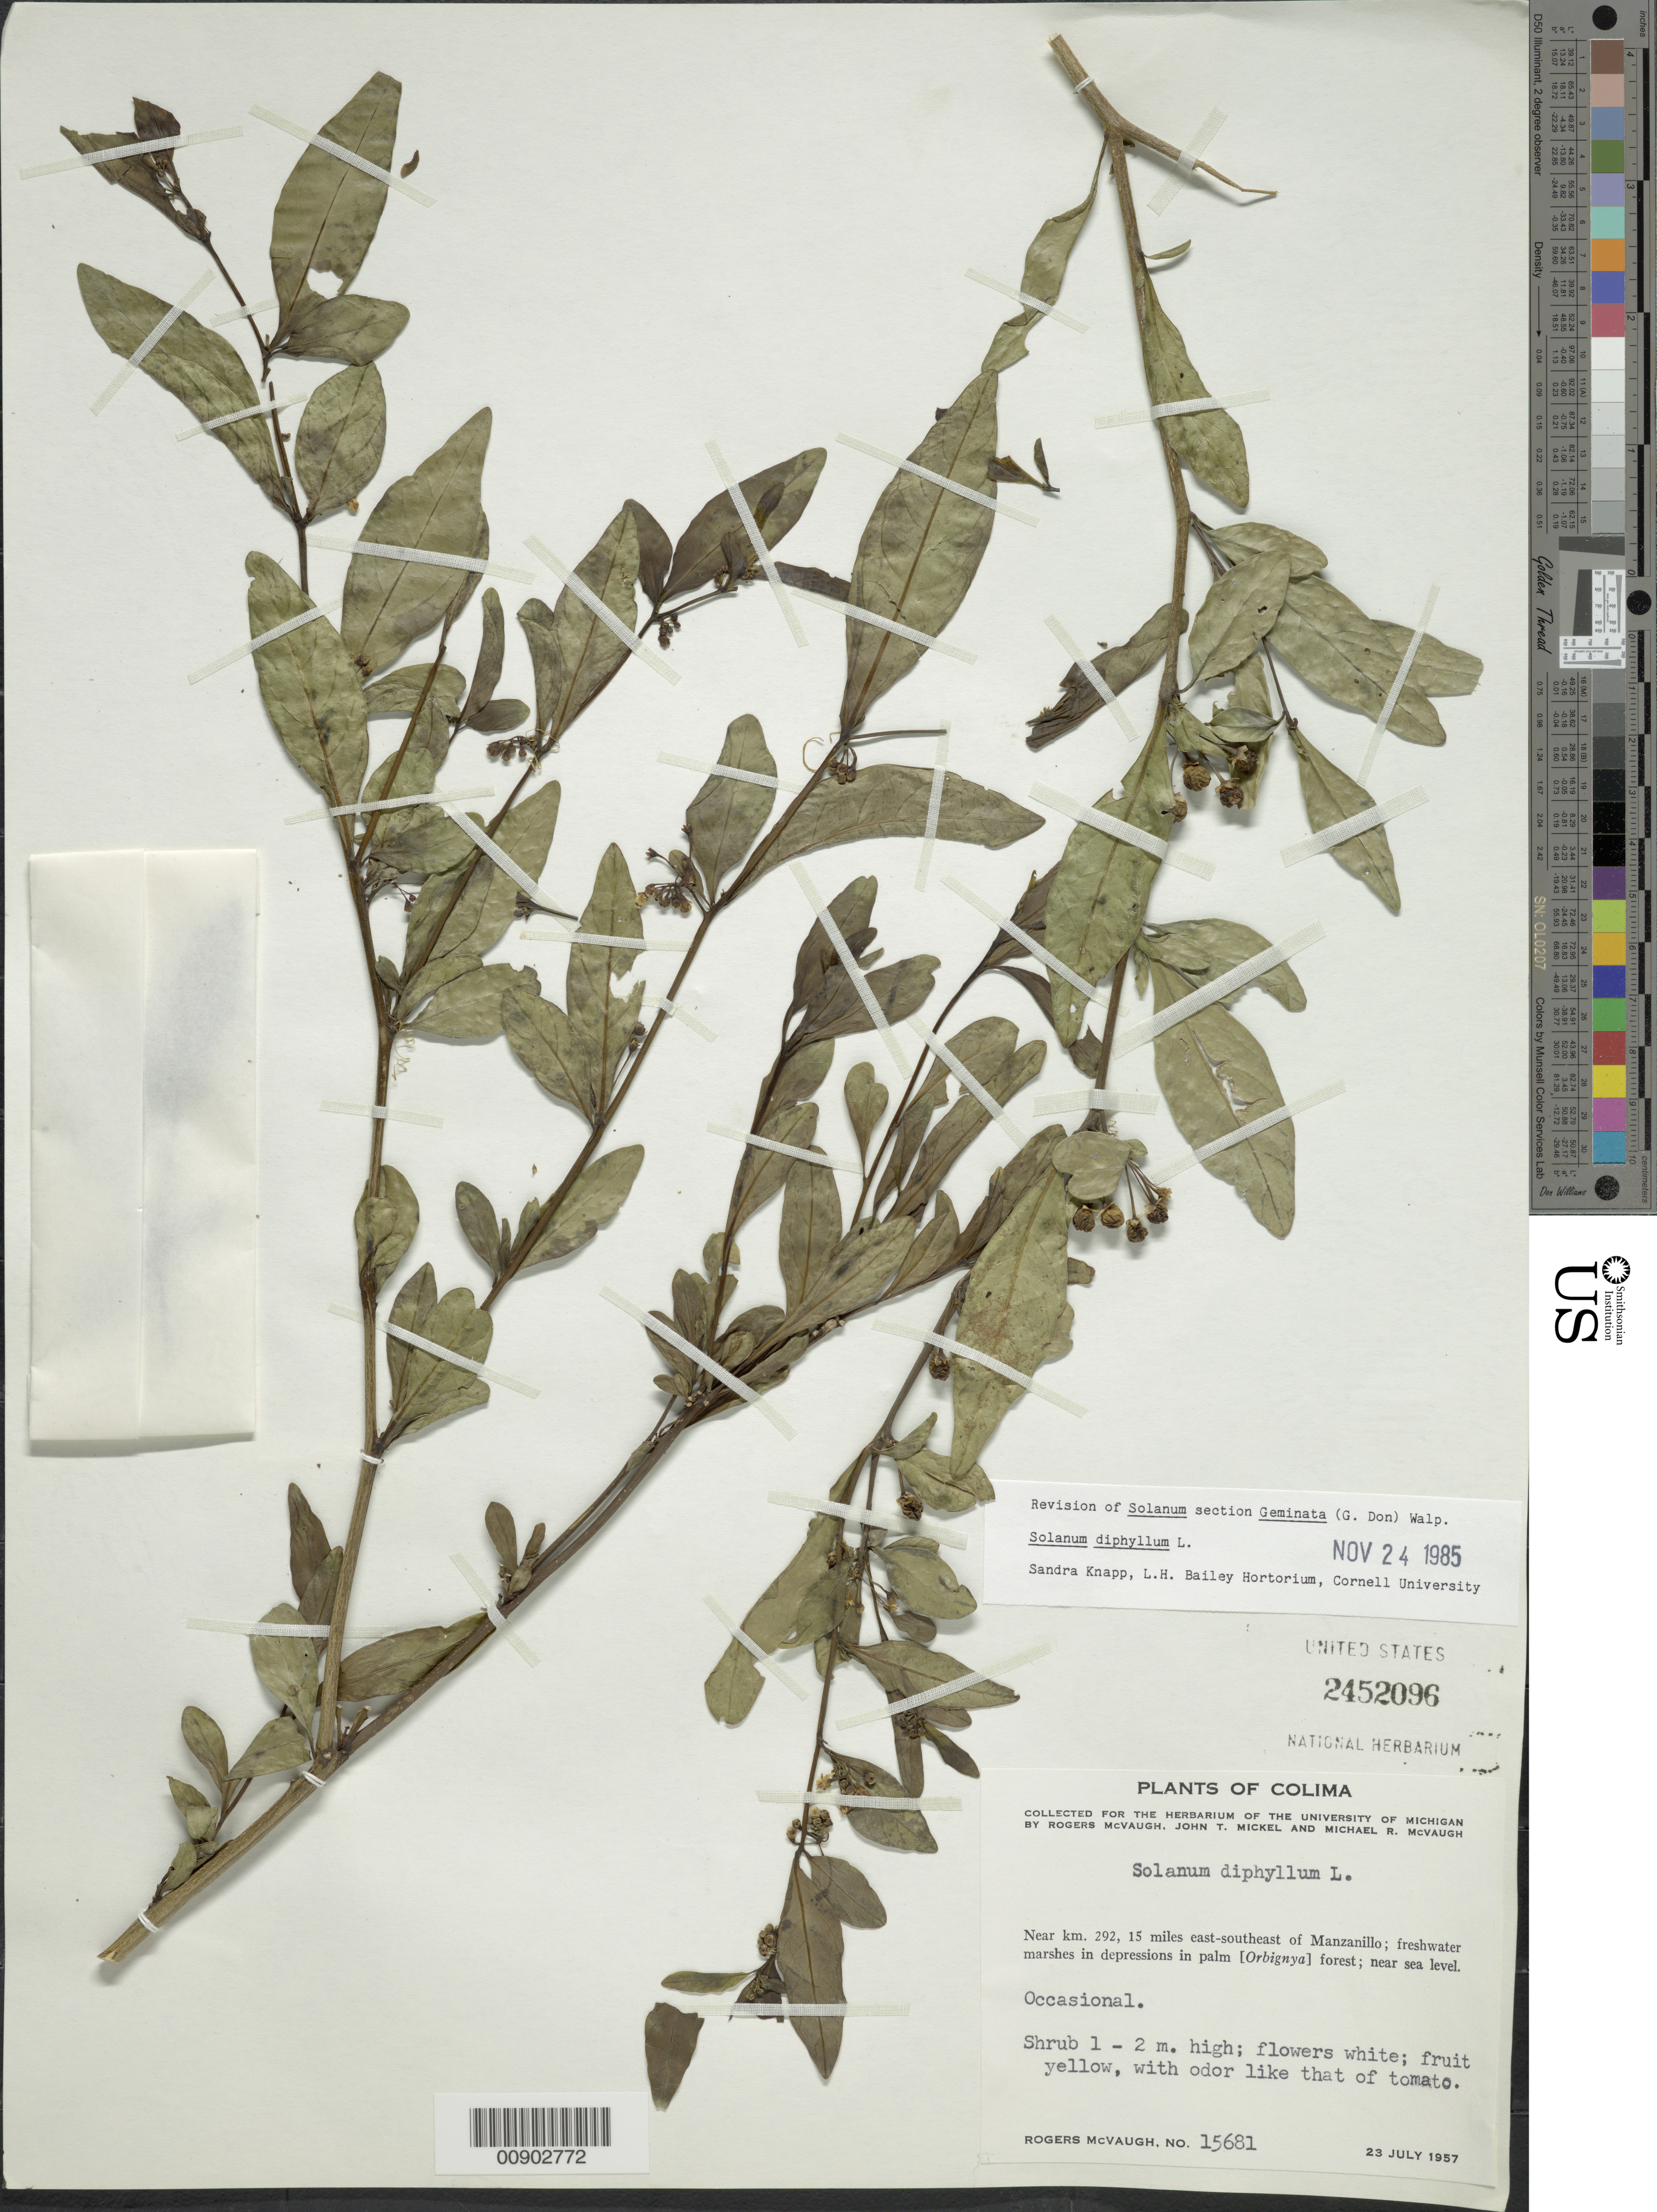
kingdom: Plantae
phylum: Tracheophyta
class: Magnoliopsida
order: Solanales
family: Solanaceae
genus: Solanum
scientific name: Solanum diphyllum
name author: L.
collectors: R. McVaugh, J. T. Mickel & M. R. McVaugh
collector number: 15681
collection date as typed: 23 Jul 1957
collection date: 1957-07-23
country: Mexico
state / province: Colima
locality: Near km. 292, 15 miles east-southeast of Manzanillo.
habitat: Freshwater marshes in depressions in palm [Orbignya] forest.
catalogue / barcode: US 2452096